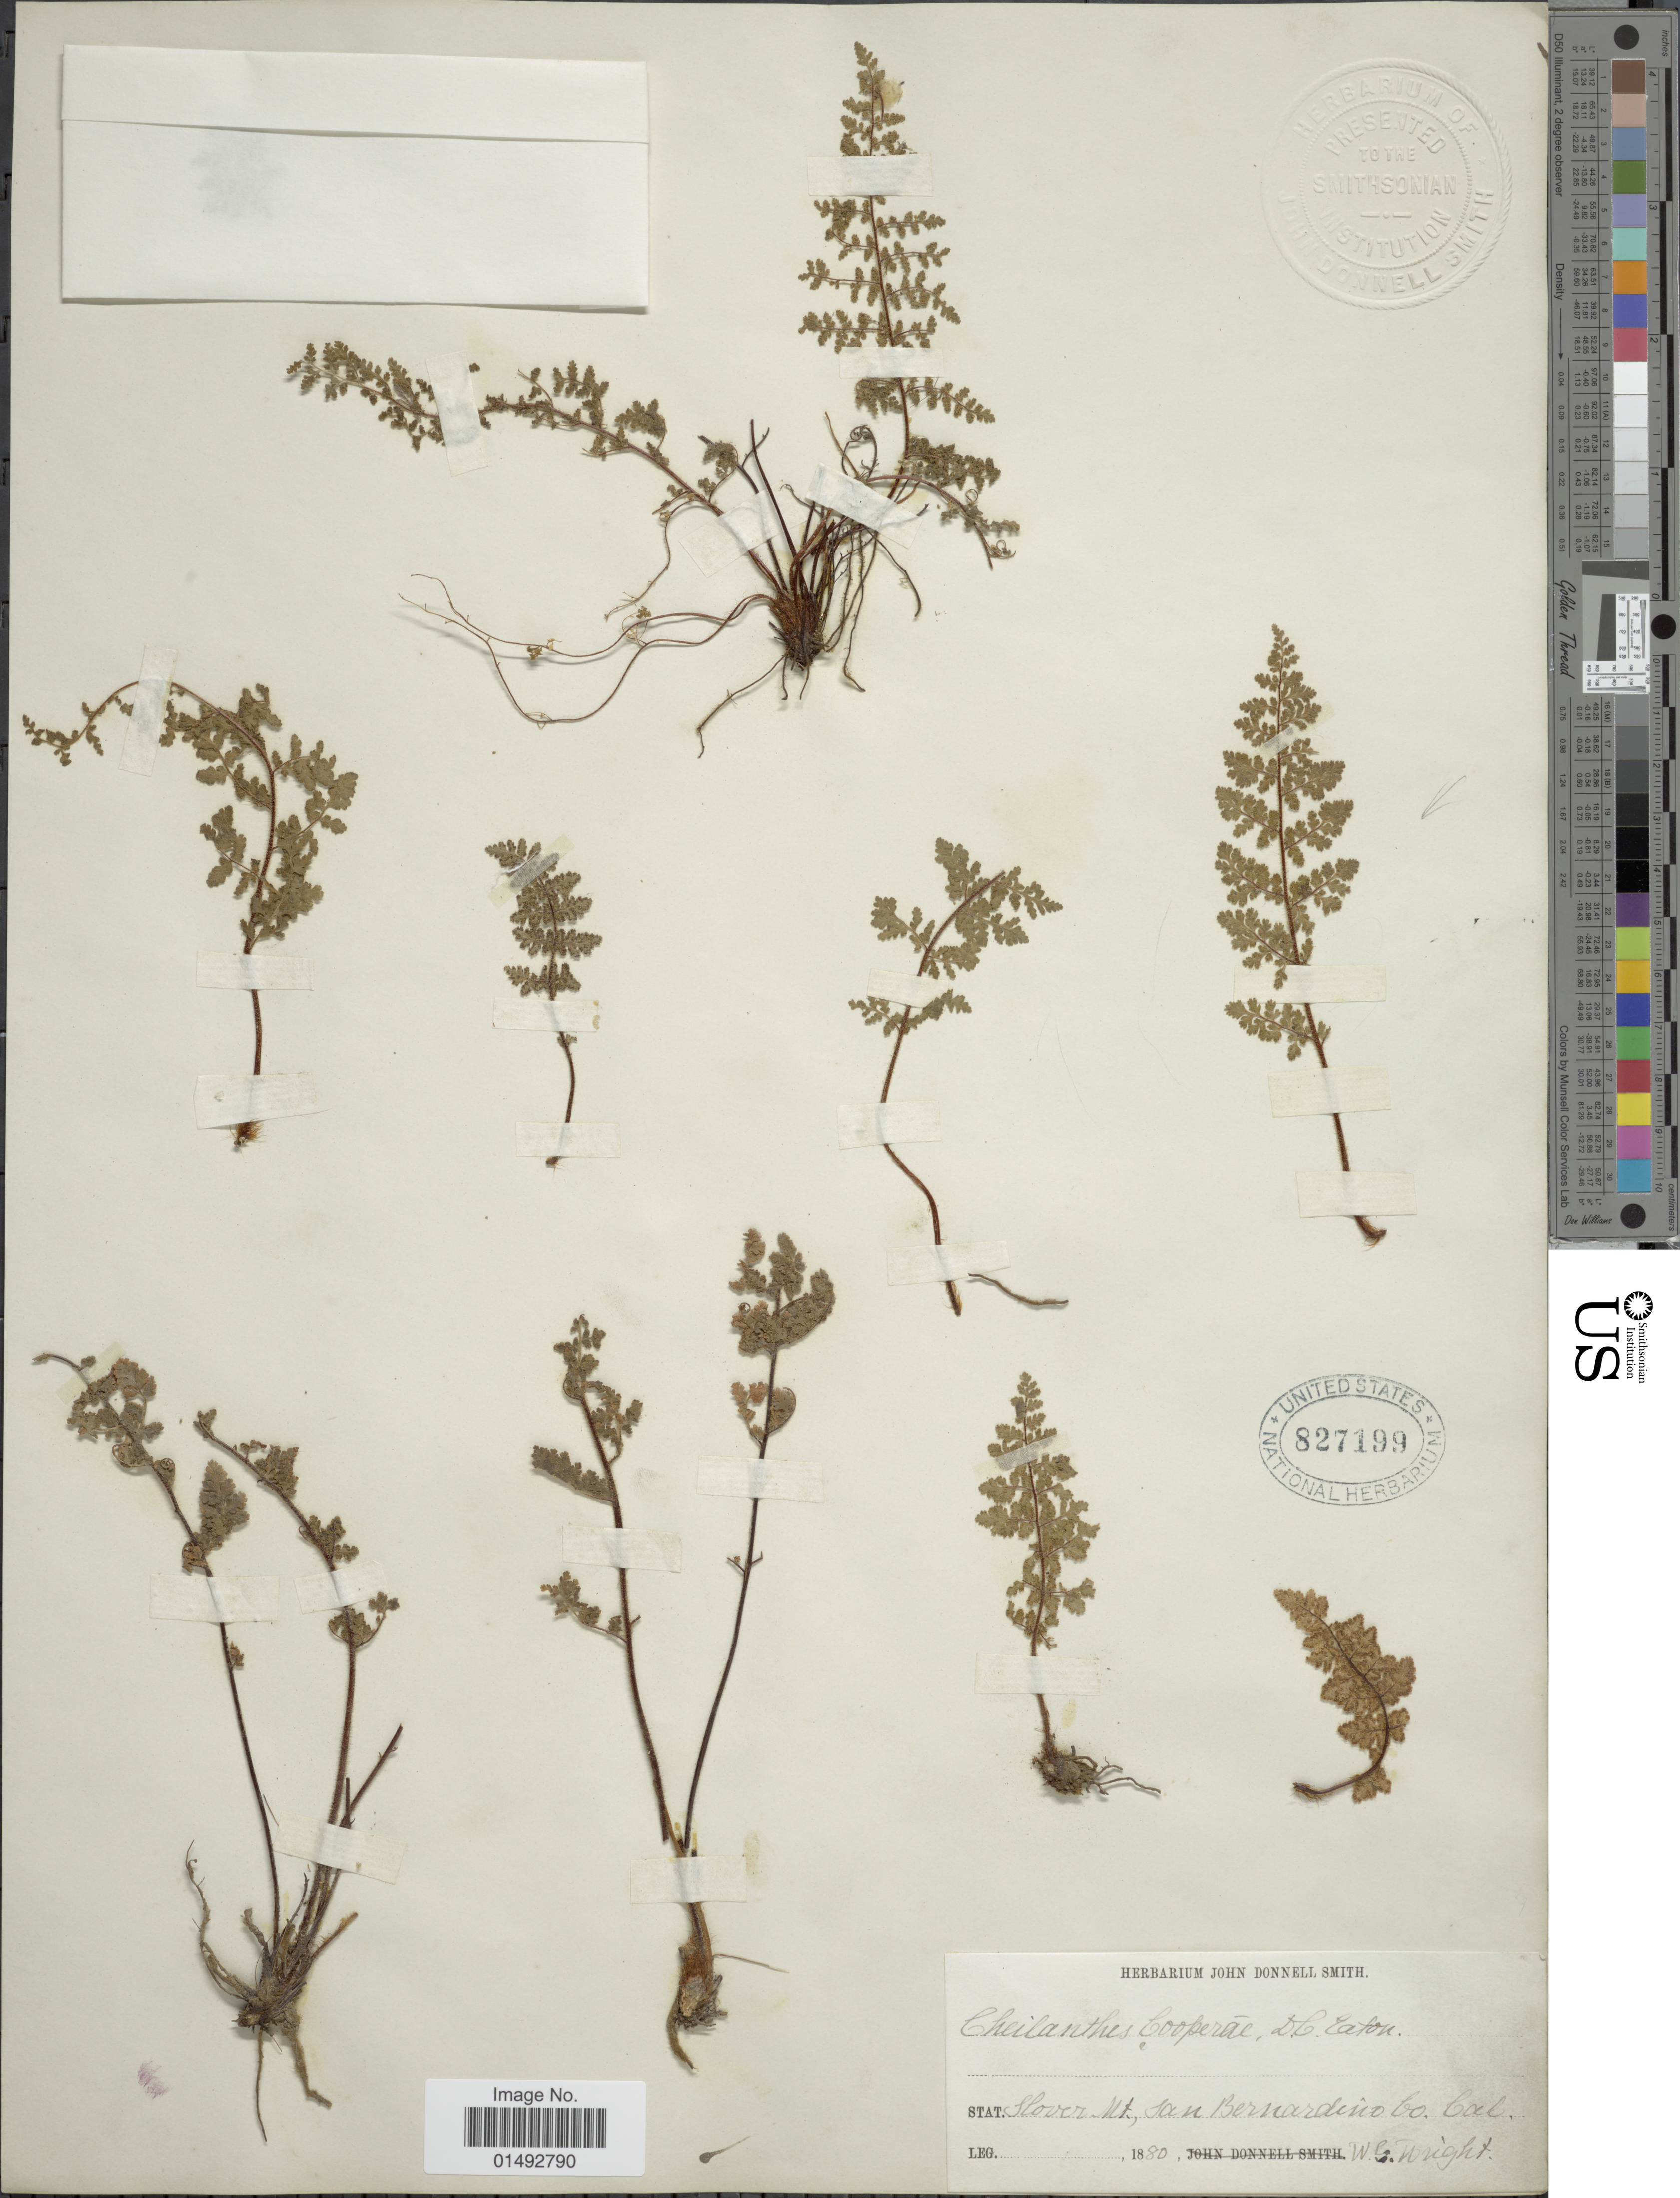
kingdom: Plantae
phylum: Tracheophyta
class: Polypodiopsida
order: Polypodiales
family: Pteridaceae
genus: Myriopteris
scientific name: Myriopteris cooperae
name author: (D.C. Eaton) Grusz & Windham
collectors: W. G. Wright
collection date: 1880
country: United States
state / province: California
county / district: San Bernardino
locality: Slover Mt., San Bernardino Co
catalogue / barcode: US 827199